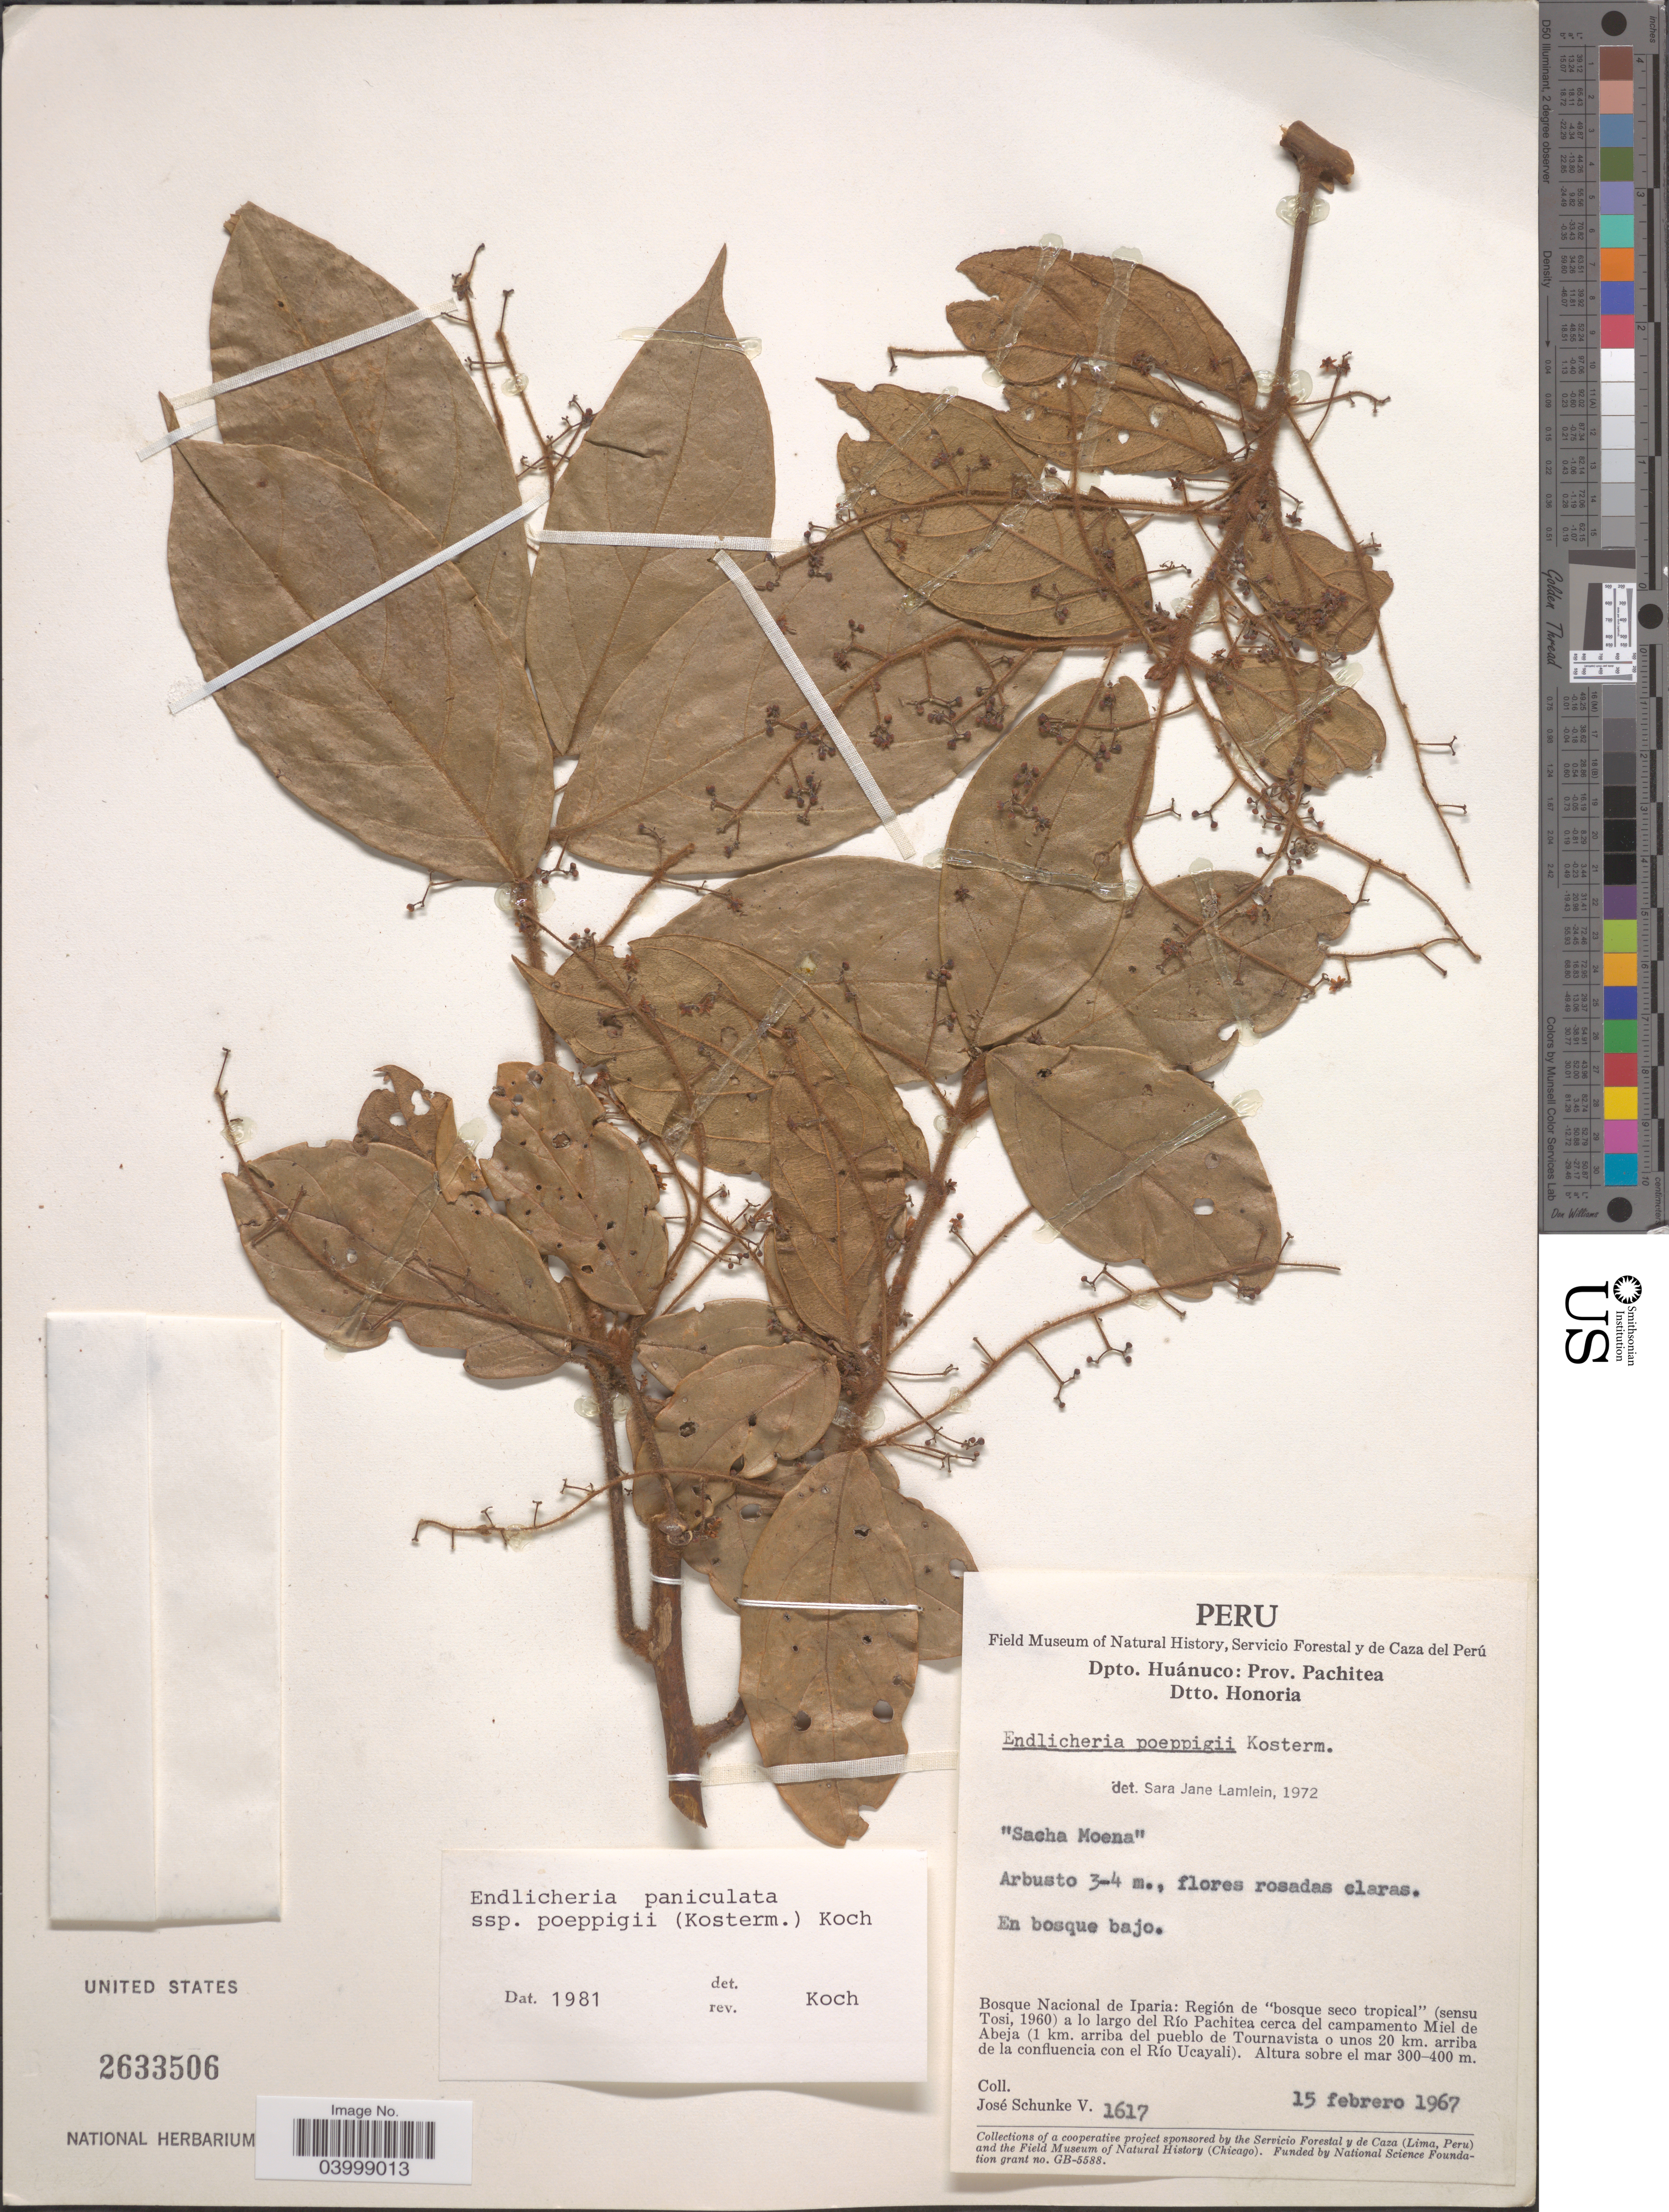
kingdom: Plantae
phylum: Tracheophyta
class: Magnoliopsida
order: Laurales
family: Lauraceae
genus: Endlicheria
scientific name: Endlicheria paniculata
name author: (Spreng.) J.F. Macbr.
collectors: J. Schunke Vigo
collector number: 1617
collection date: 1967-02-15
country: Peru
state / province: Huánuco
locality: Dpto. Huánuco: Prov. Pachitea. Dtto. Honoria. Bosque Nacional de Iparia: Región de "bosque seco tropical" (Sensu Tosi, 1960) a lo largo del Río Pachitea cerca del campamento Miel de Abeja (1 km. arriba del pueblo de Tournavista o unos 20 km. arriba de la confluencia con el Río Ucayali).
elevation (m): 300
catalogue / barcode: US 2633506